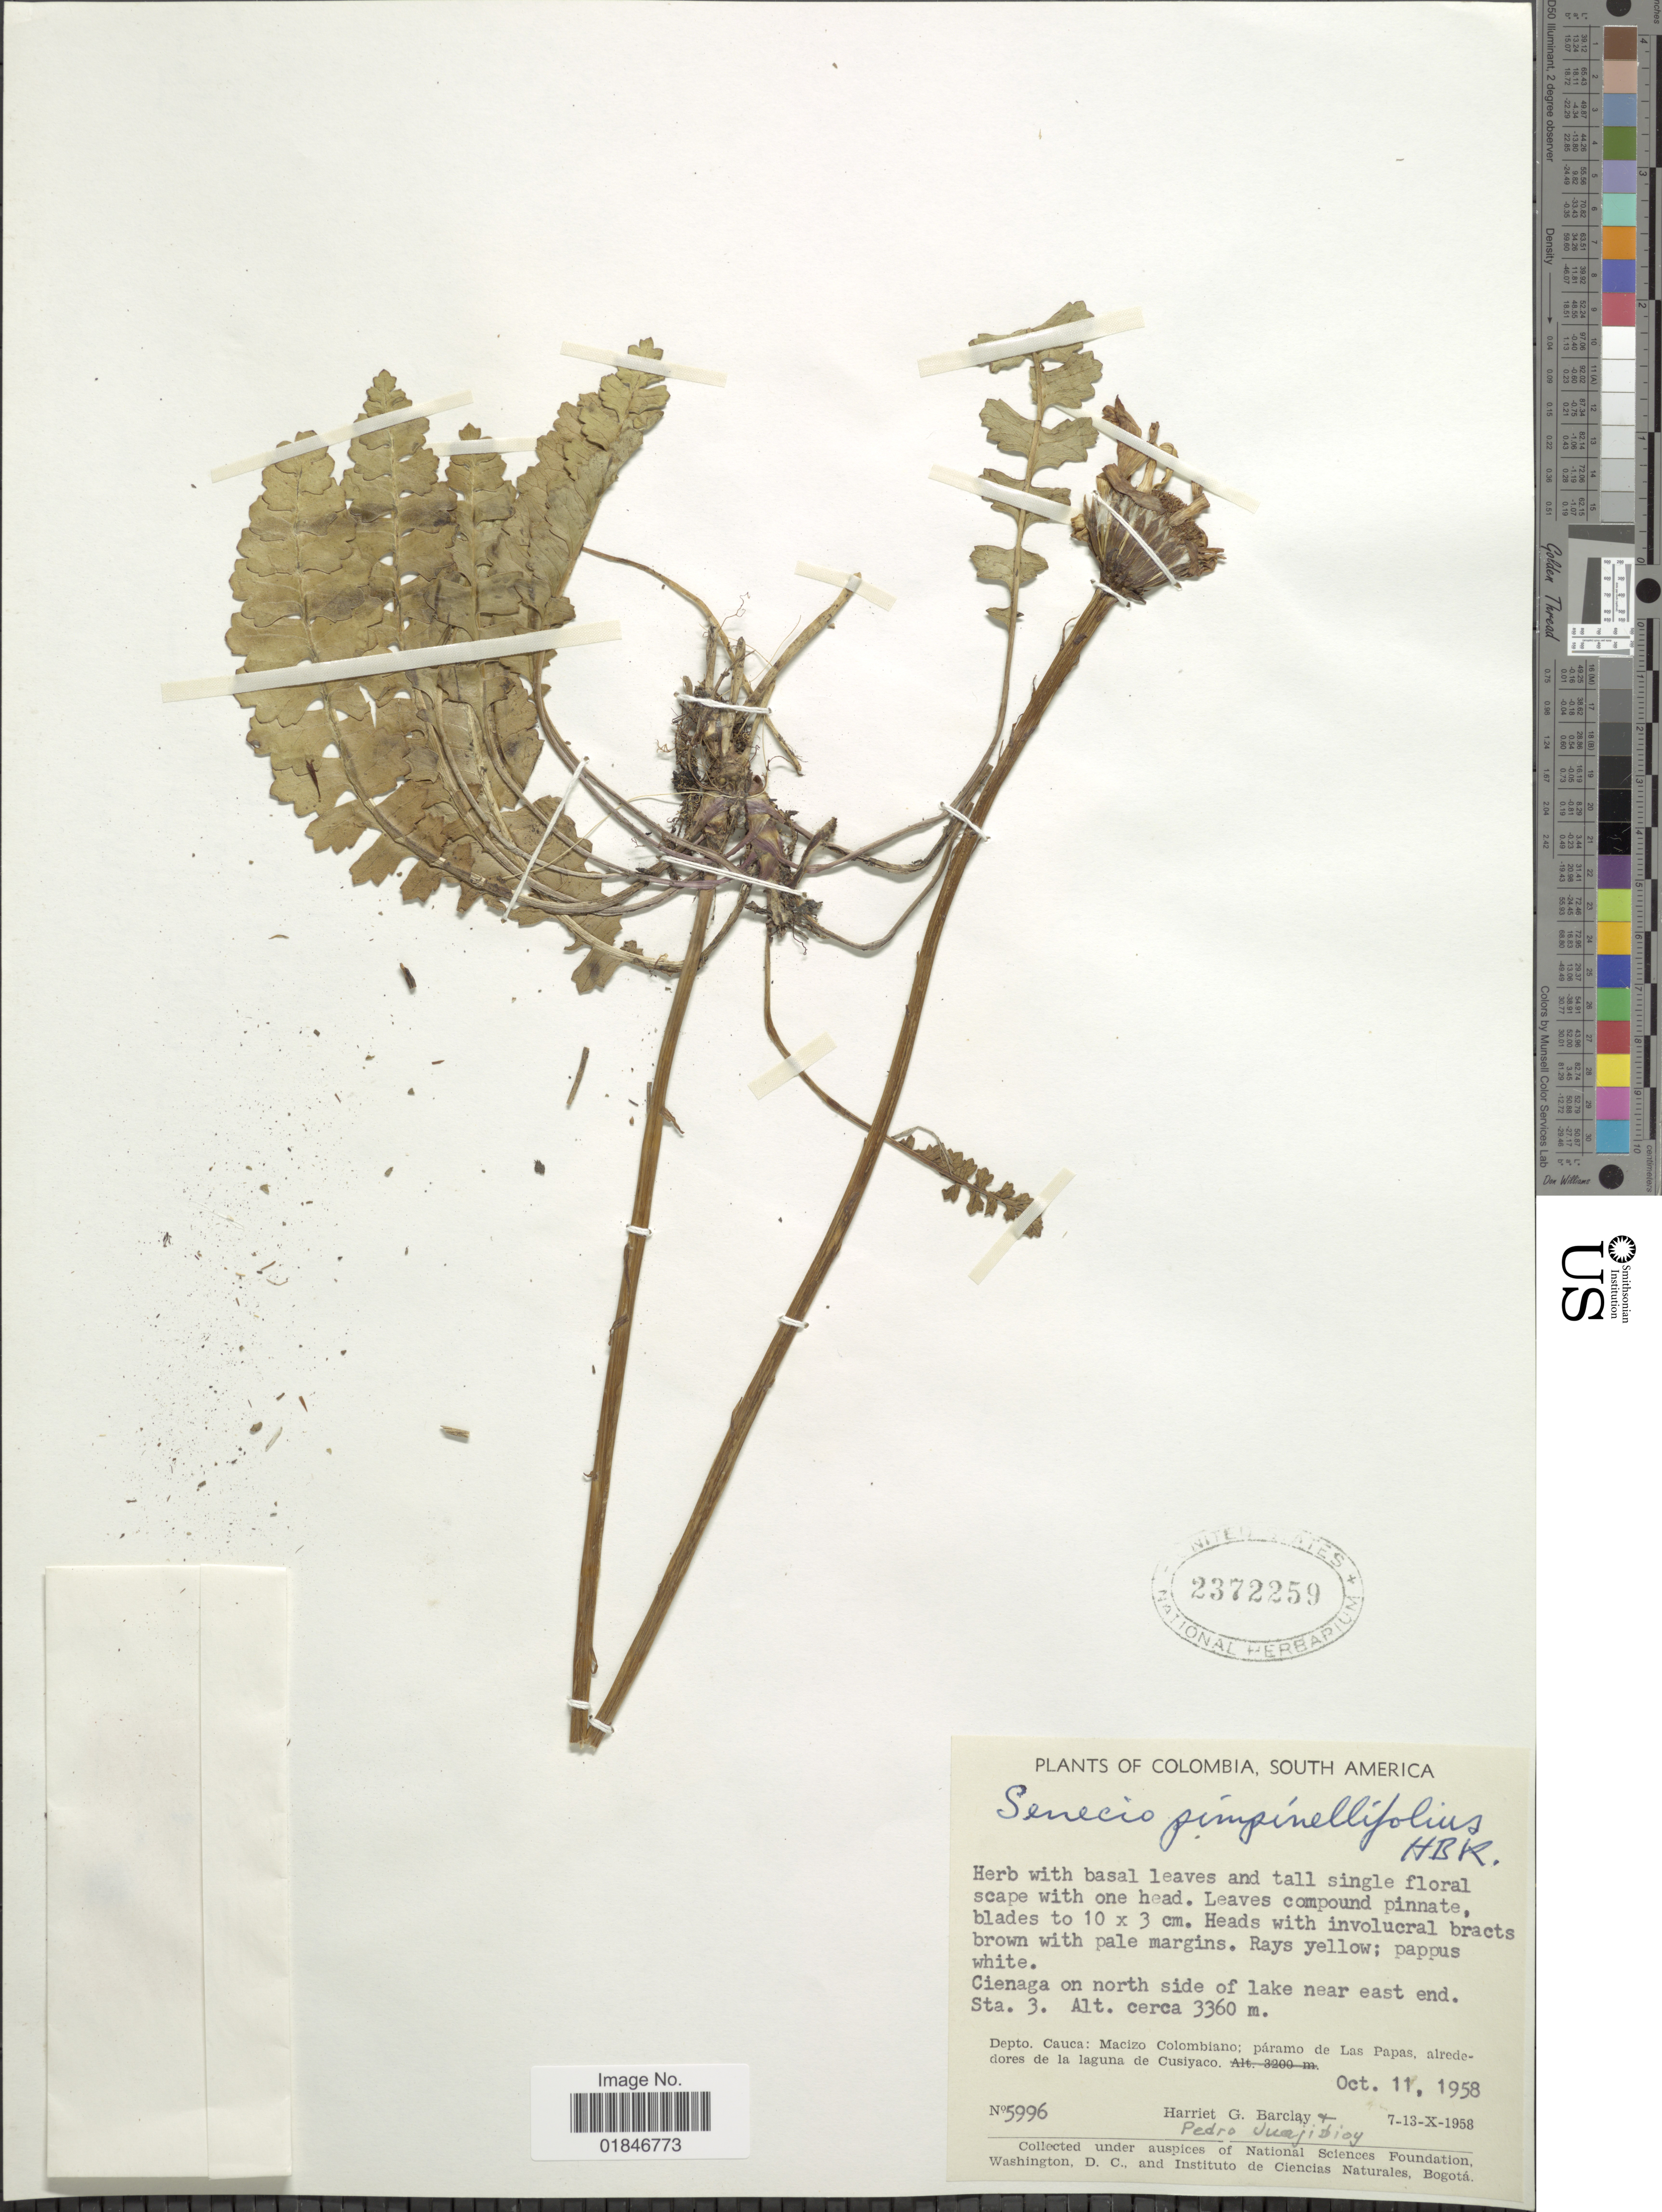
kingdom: Plantae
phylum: Tracheophyta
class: Magnoliopsida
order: Asterales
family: Asteraceae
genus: Dorobaea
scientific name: Dorobaea pimpinellifolia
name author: (Kunth) B. Nord.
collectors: H. G. Barclay & P. Juajibioy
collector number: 5996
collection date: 1958-10-07/1958-10-13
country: Colombia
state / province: Cauca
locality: Cienaga on north side of lake near east end Sta. Depto. Cauca: Macizo Colombiano; paramo de La Papas, alrededores de la laguna de Cusiyaco.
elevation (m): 3360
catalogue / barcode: US 2372259